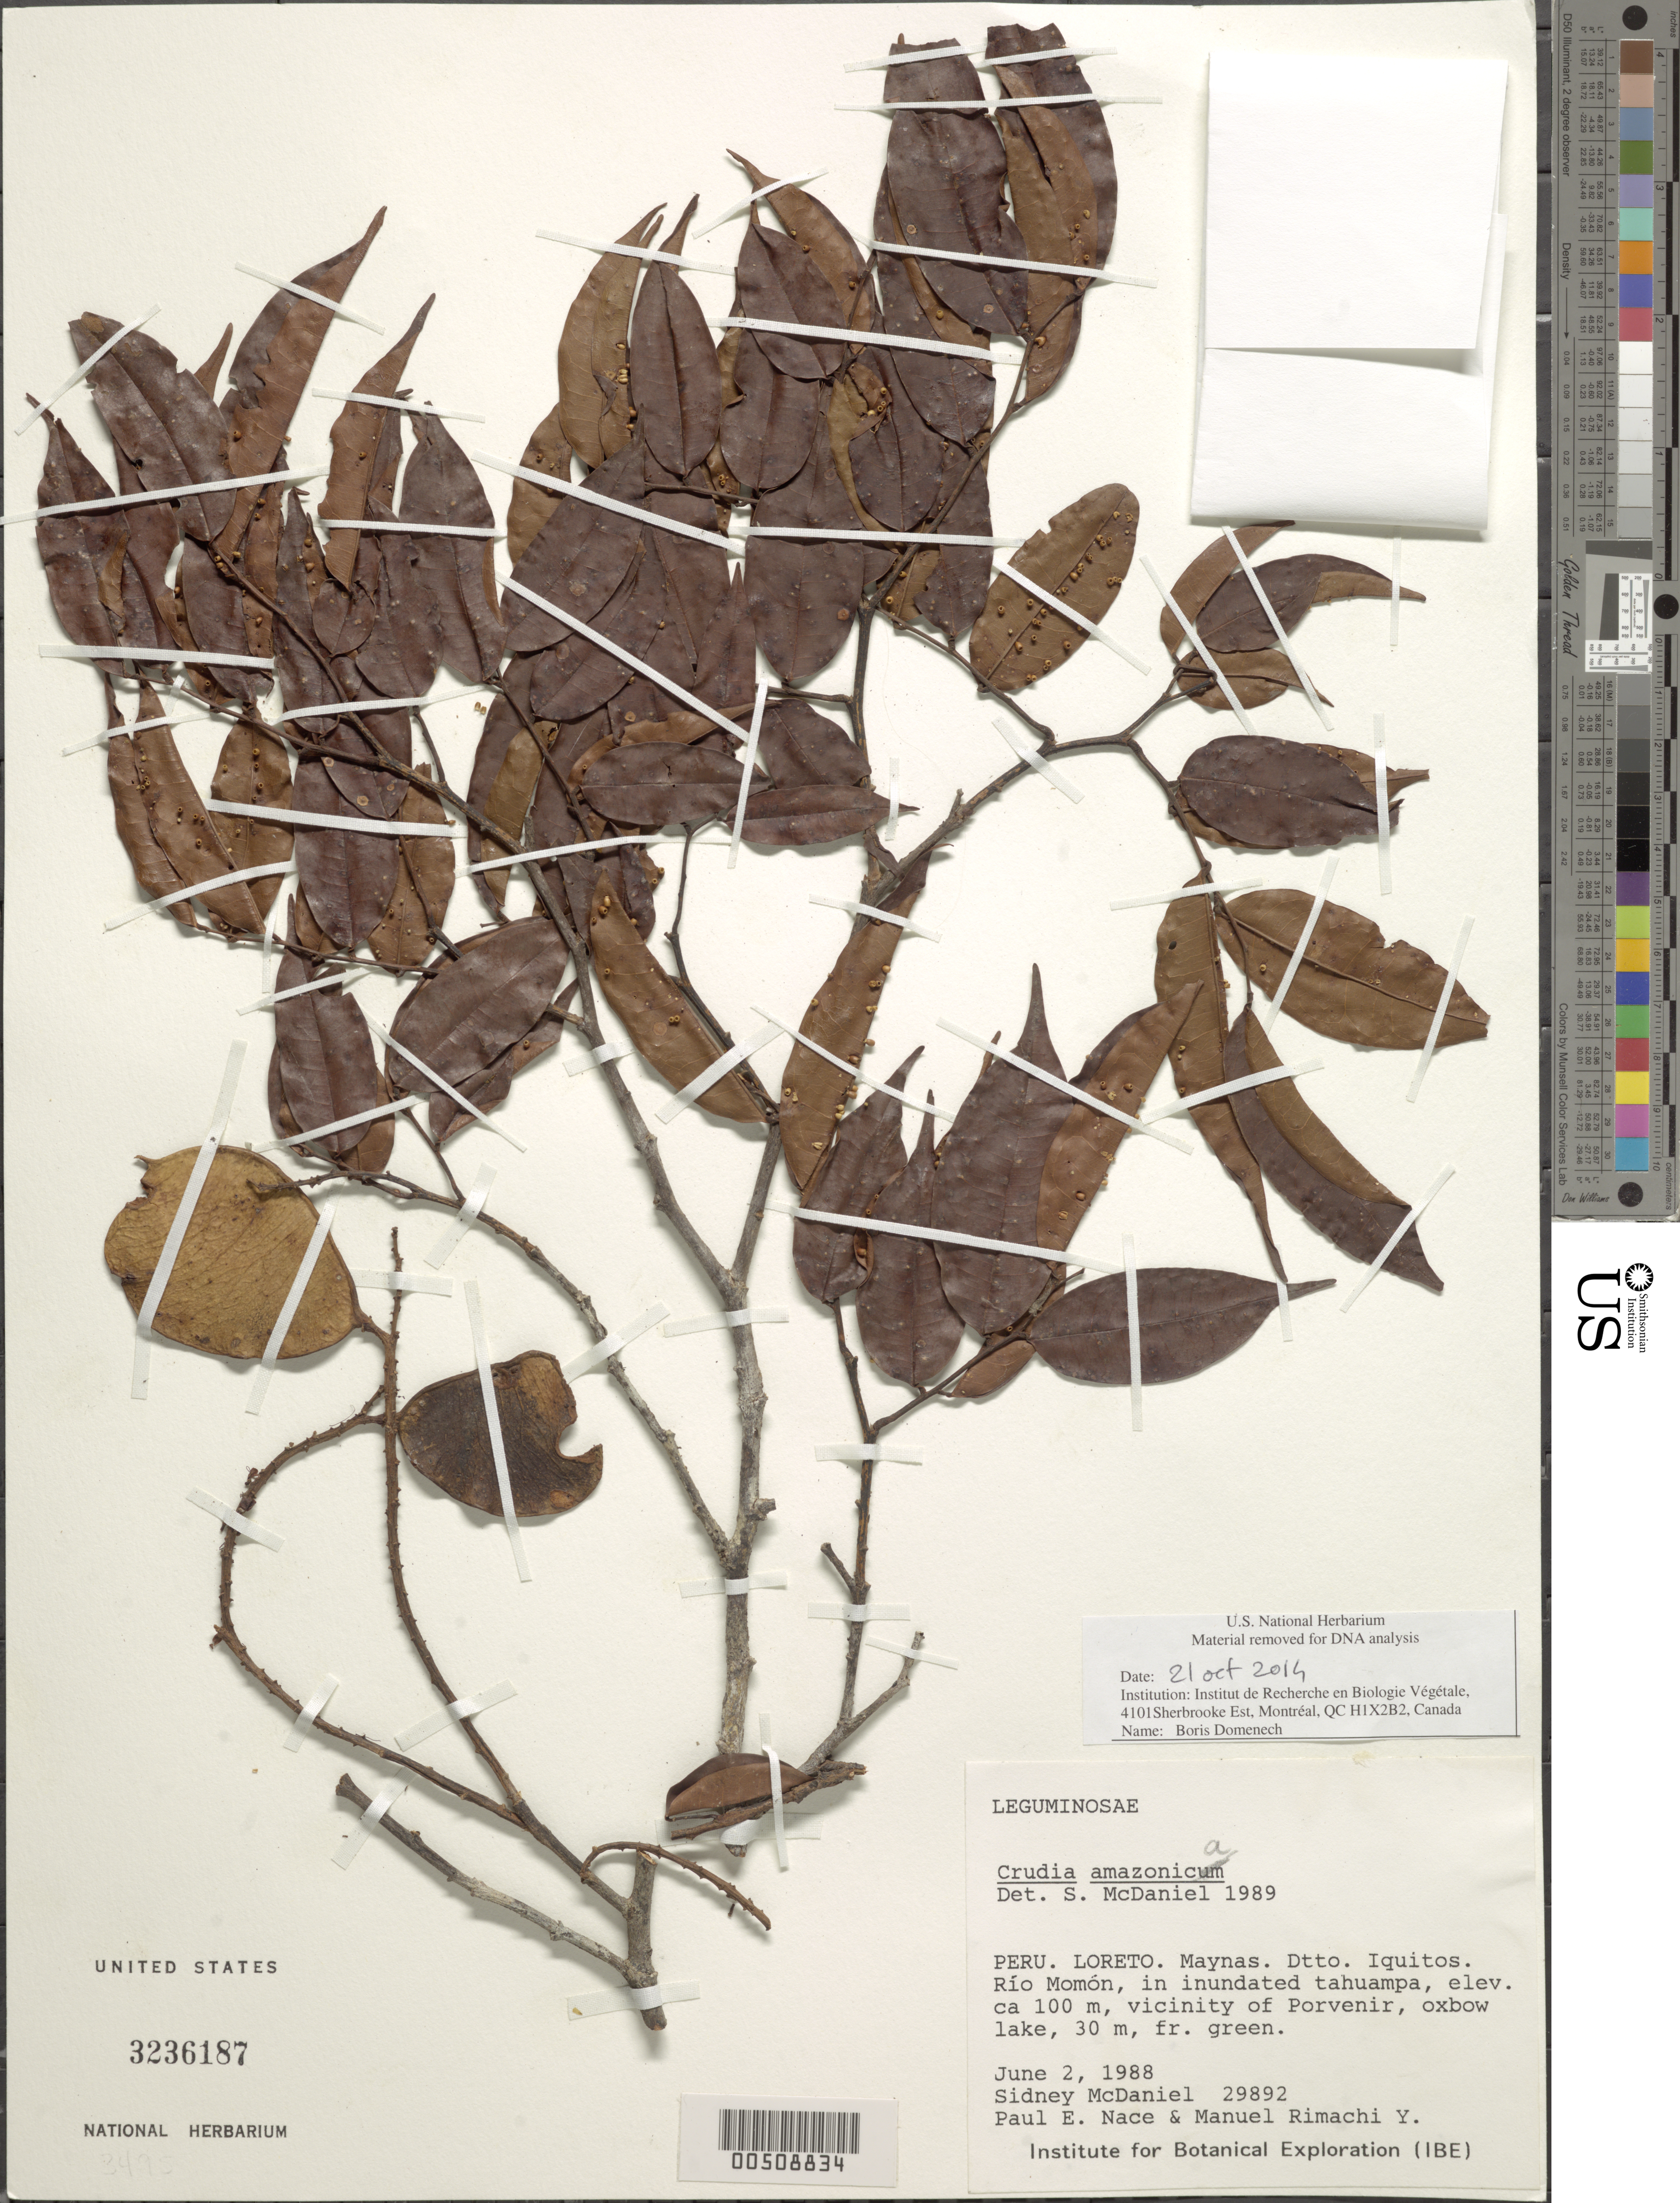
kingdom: Plantae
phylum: Tracheophyta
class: Magnoliopsida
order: Fabales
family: Fabaceae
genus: Crudia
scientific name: Crudia amazonica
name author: Spruce ex Benth.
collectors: S. McDaniel, P. Nace & M. Rimachi Y.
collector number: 29892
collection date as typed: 02 Jun 1988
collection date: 1988-06-02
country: Peru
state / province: Loreto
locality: Maynas, iquitos, rio momon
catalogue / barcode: US 3236187